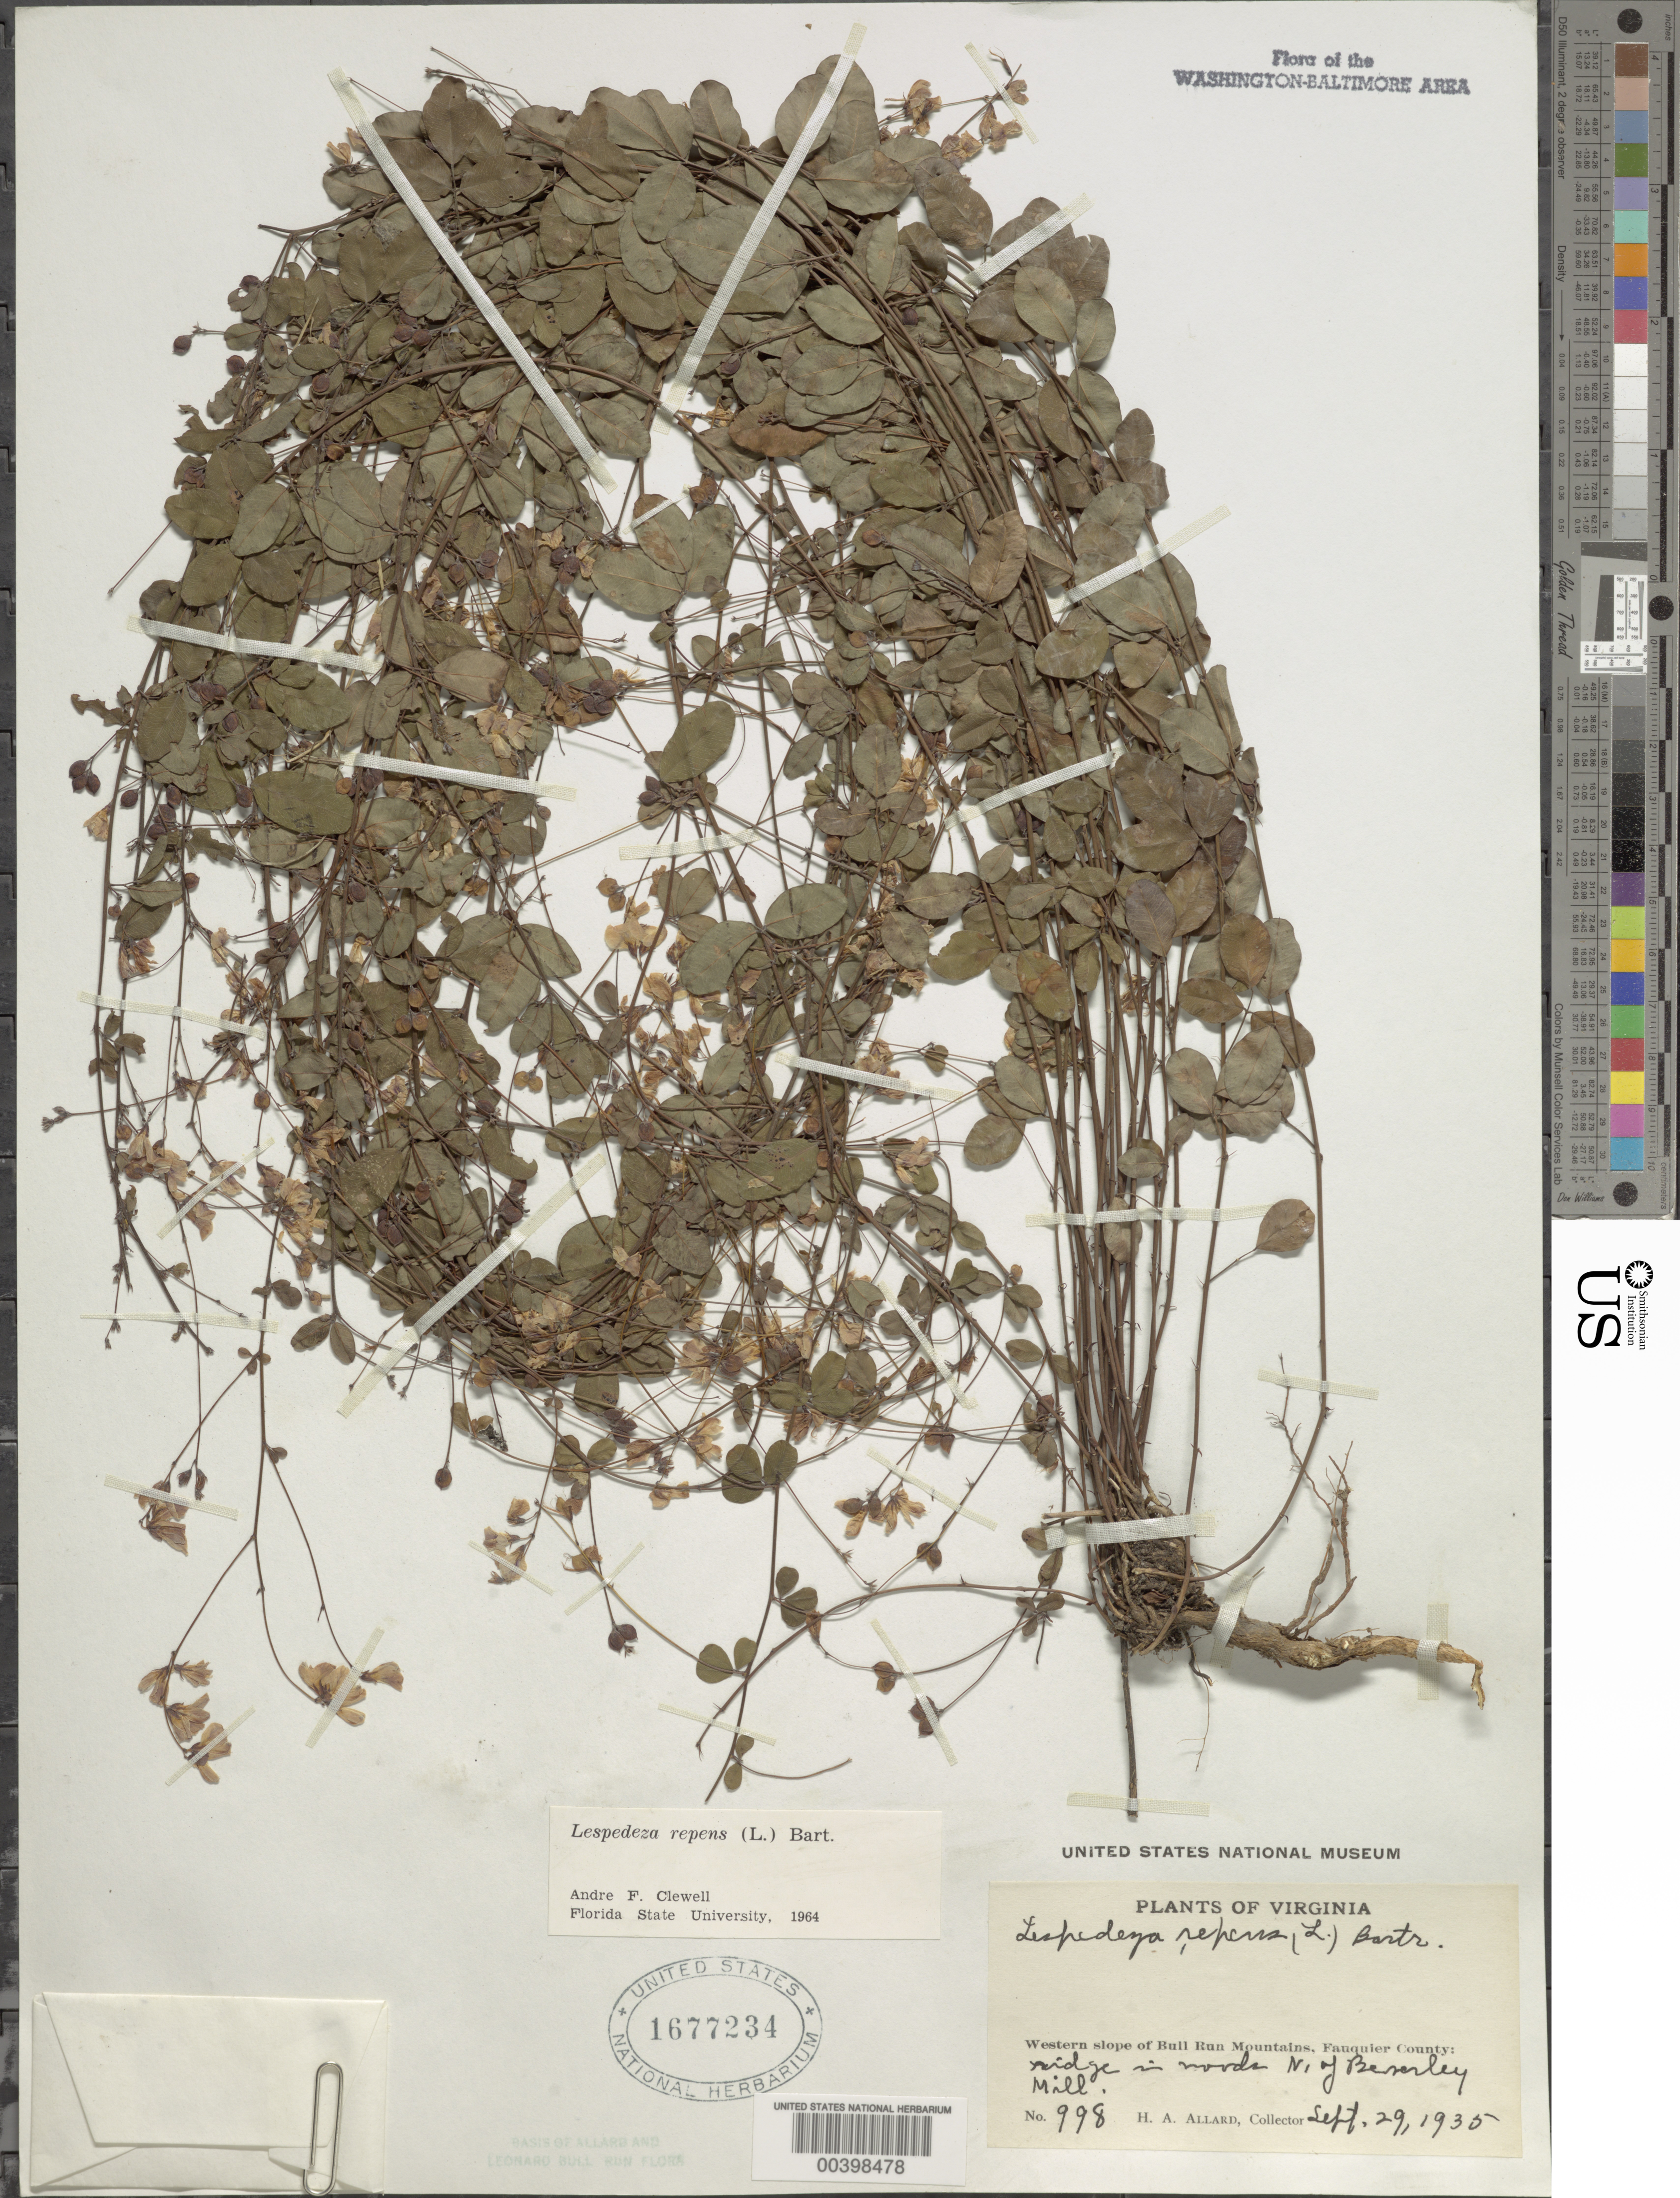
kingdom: Plantae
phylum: Tracheophyta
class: Magnoliopsida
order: Fabales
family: Fabaceae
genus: Lespedeza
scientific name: Lespedeza repens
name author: (L.) W.P.C. Barton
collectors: H. A. Allard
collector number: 998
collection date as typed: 29 Sep 1935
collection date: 1935-09-29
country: United States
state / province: Virginia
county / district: Fauquier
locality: North of Beverley Mill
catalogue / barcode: US 1677234